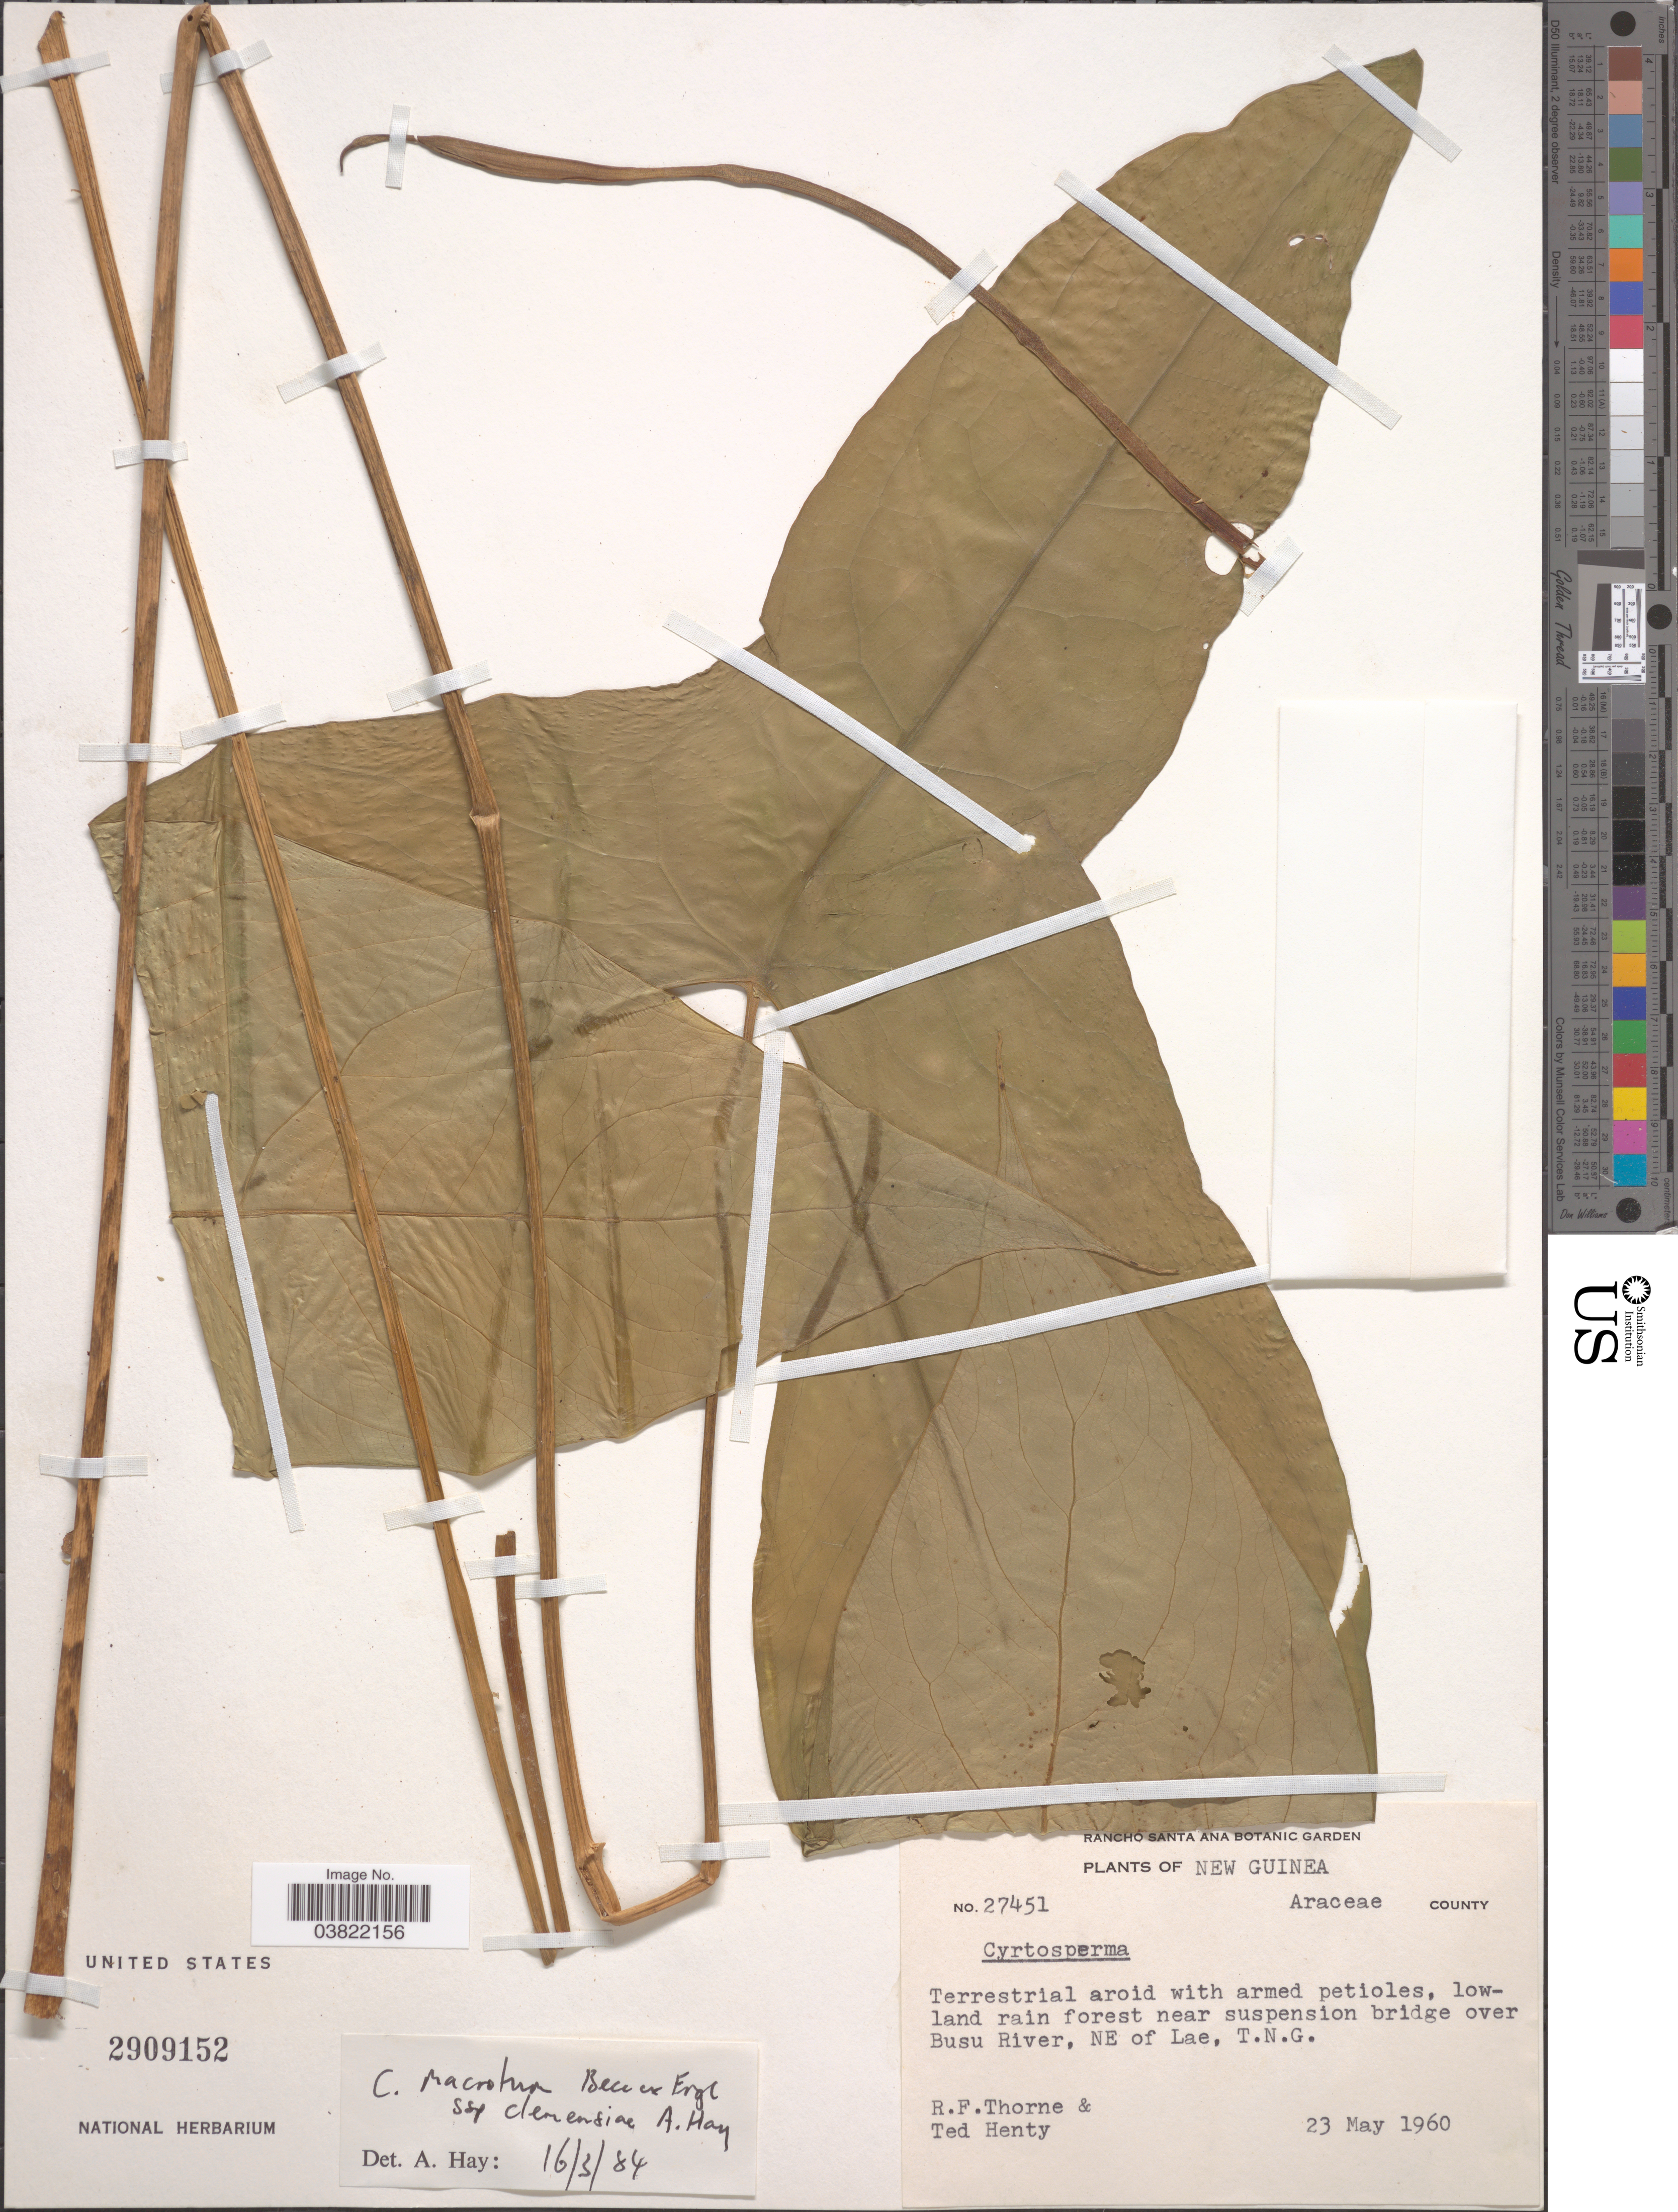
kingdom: Plantae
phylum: Tracheophyta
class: Liliopsida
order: Alismatales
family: Araceae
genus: Cyrtosperma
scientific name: Cyrtosperma macrotum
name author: Becc. ex Engl.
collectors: R. Thorne & T. Henty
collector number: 27451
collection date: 1960-05-23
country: Papua New Guinea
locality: New Guinea. Araceae County. Near suspension bridge over Busu River, NE of Lae, T.N.G.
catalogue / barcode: US 2909152